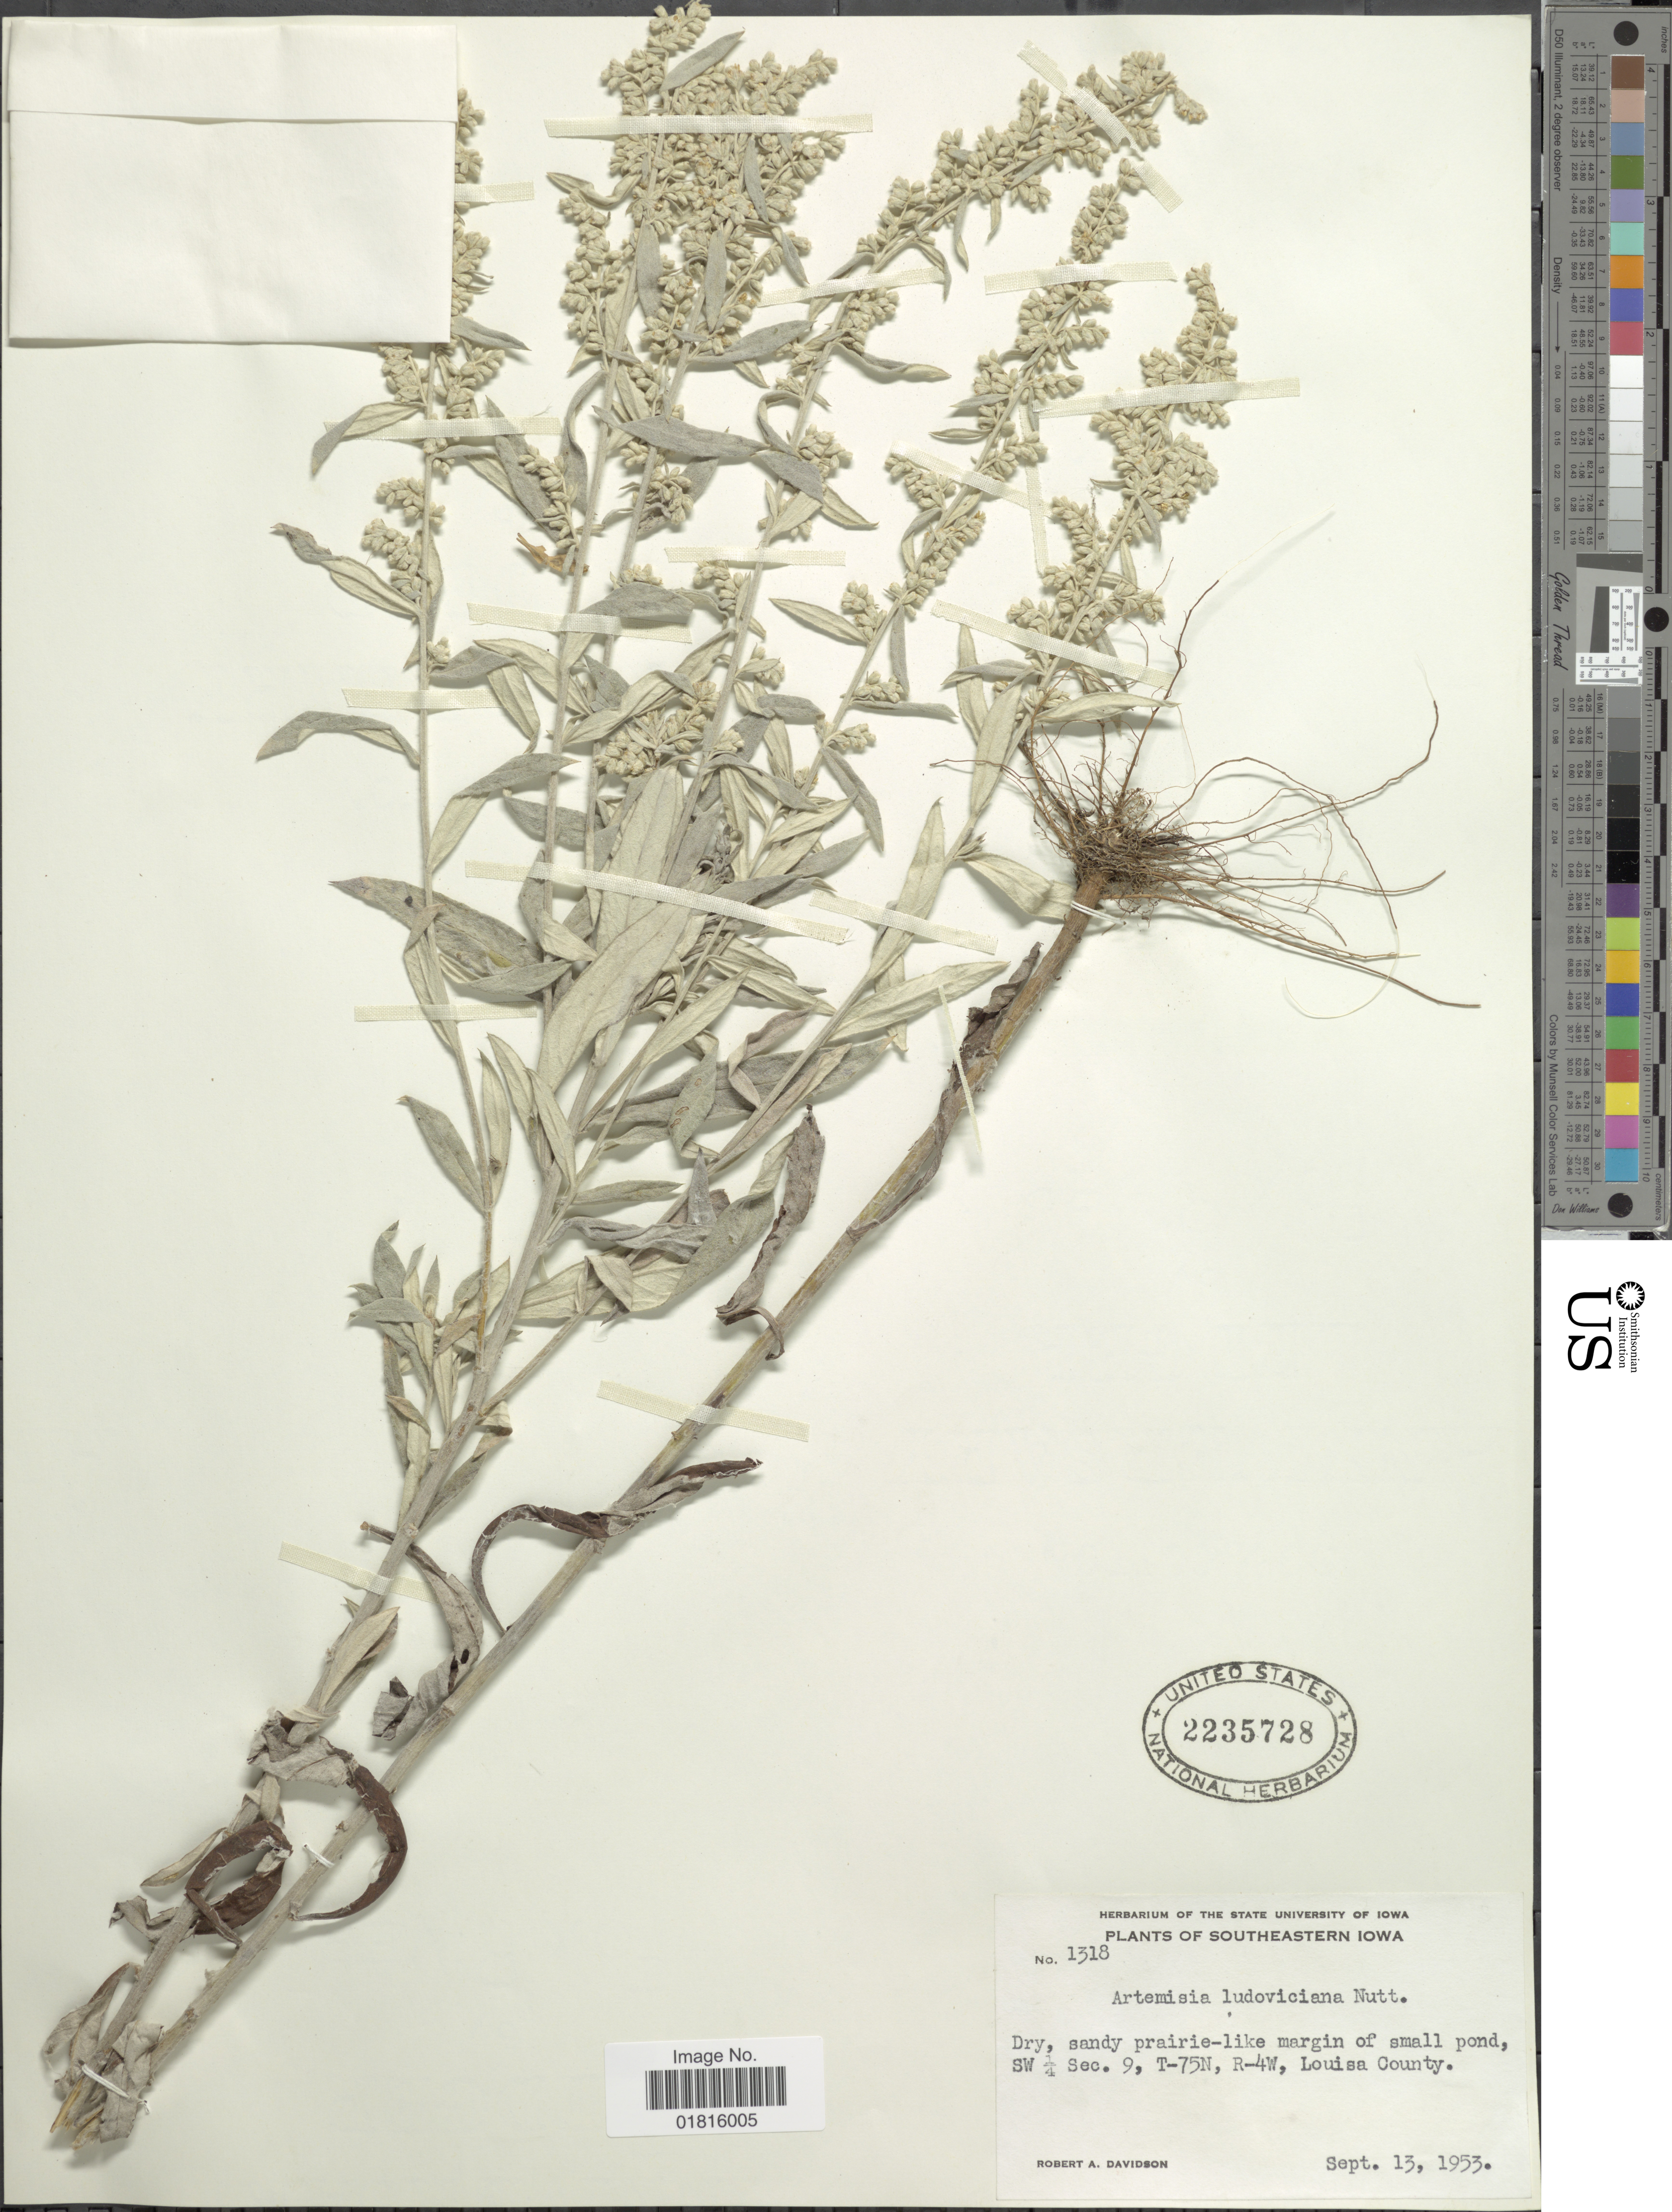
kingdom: Plantae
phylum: Tracheophyta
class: Magnoliopsida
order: Asterales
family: Asteraceae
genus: Artemisia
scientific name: Artemisia ludoviciana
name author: Nutt.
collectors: R. A. Davidson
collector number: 1318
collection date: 1953-09-13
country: United States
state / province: Iowa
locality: Southeastern Iowa, dry, sandy prairie-like margin of small pond, SW ¼ Sec. 9, T-75N, R-4W, Louisa County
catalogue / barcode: US 2235728